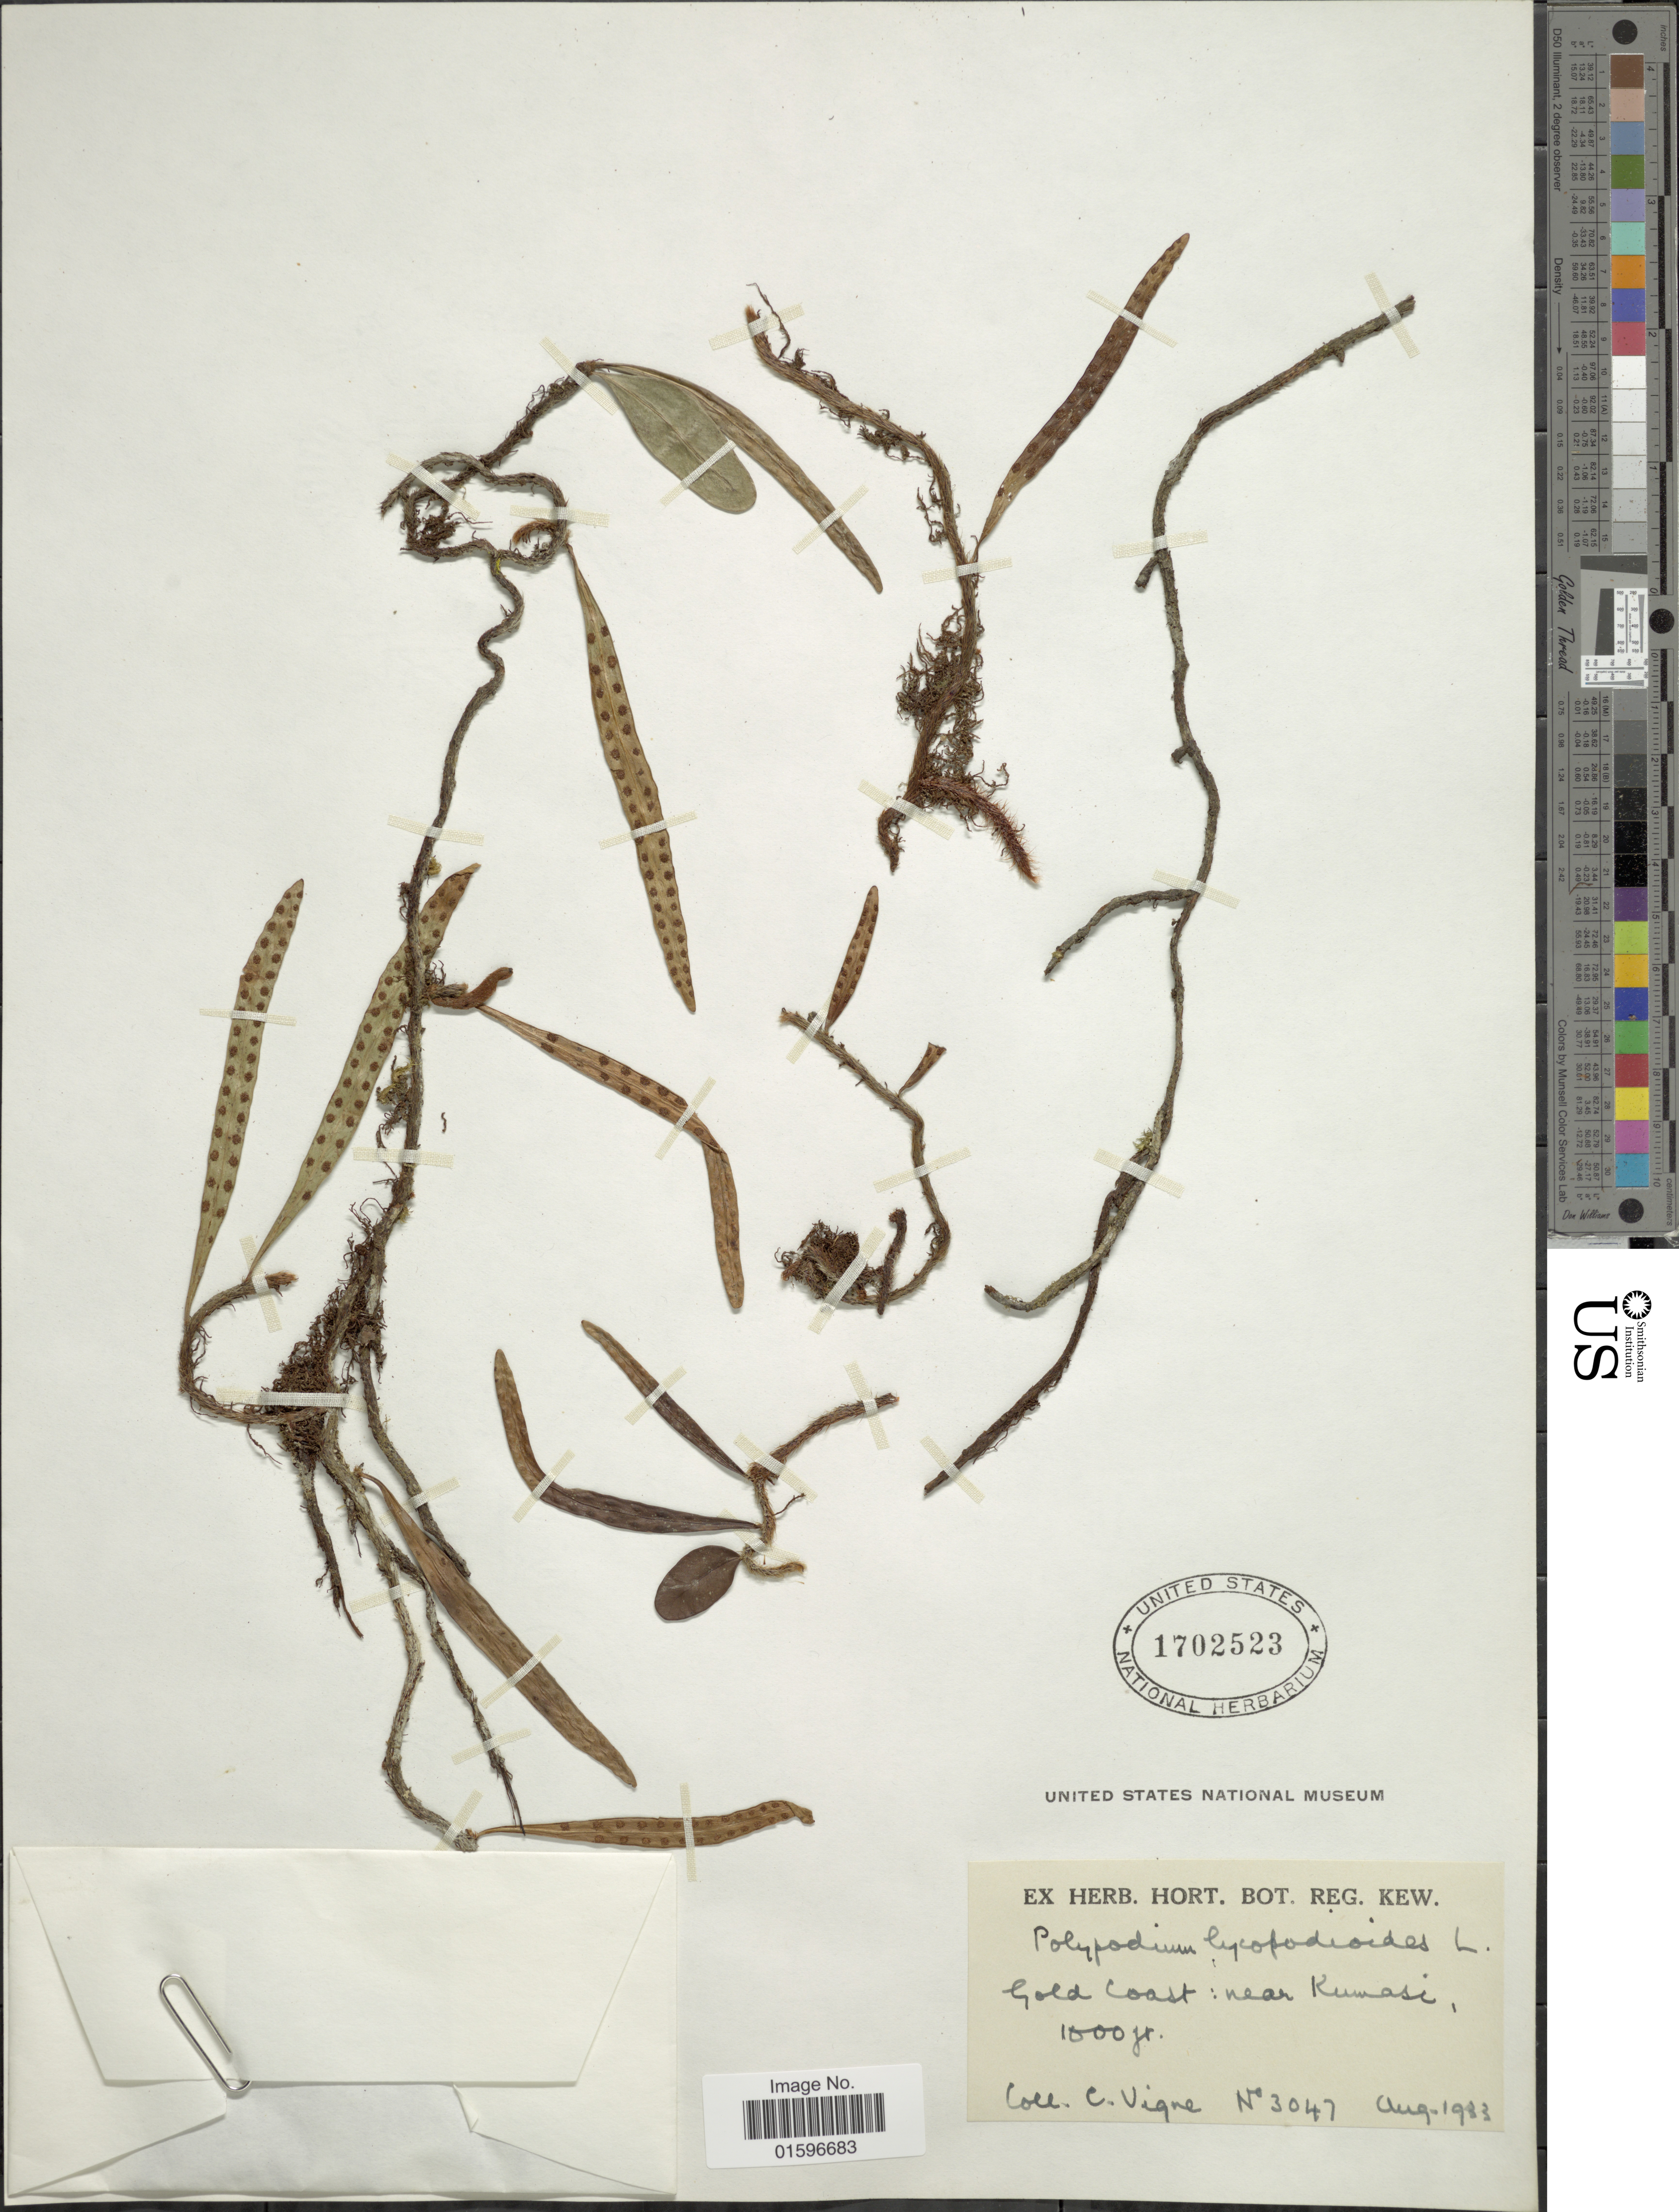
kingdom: Plantae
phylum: Tracheophyta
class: Polypodiopsida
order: Polypodiales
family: Polypodiaceae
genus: Polypodium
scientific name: Polypodium lycopodioides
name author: L.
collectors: C. Vigne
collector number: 3047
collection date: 1983-08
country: Ghana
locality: Gold Coast: near Kumasi.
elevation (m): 305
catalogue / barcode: US 1702523